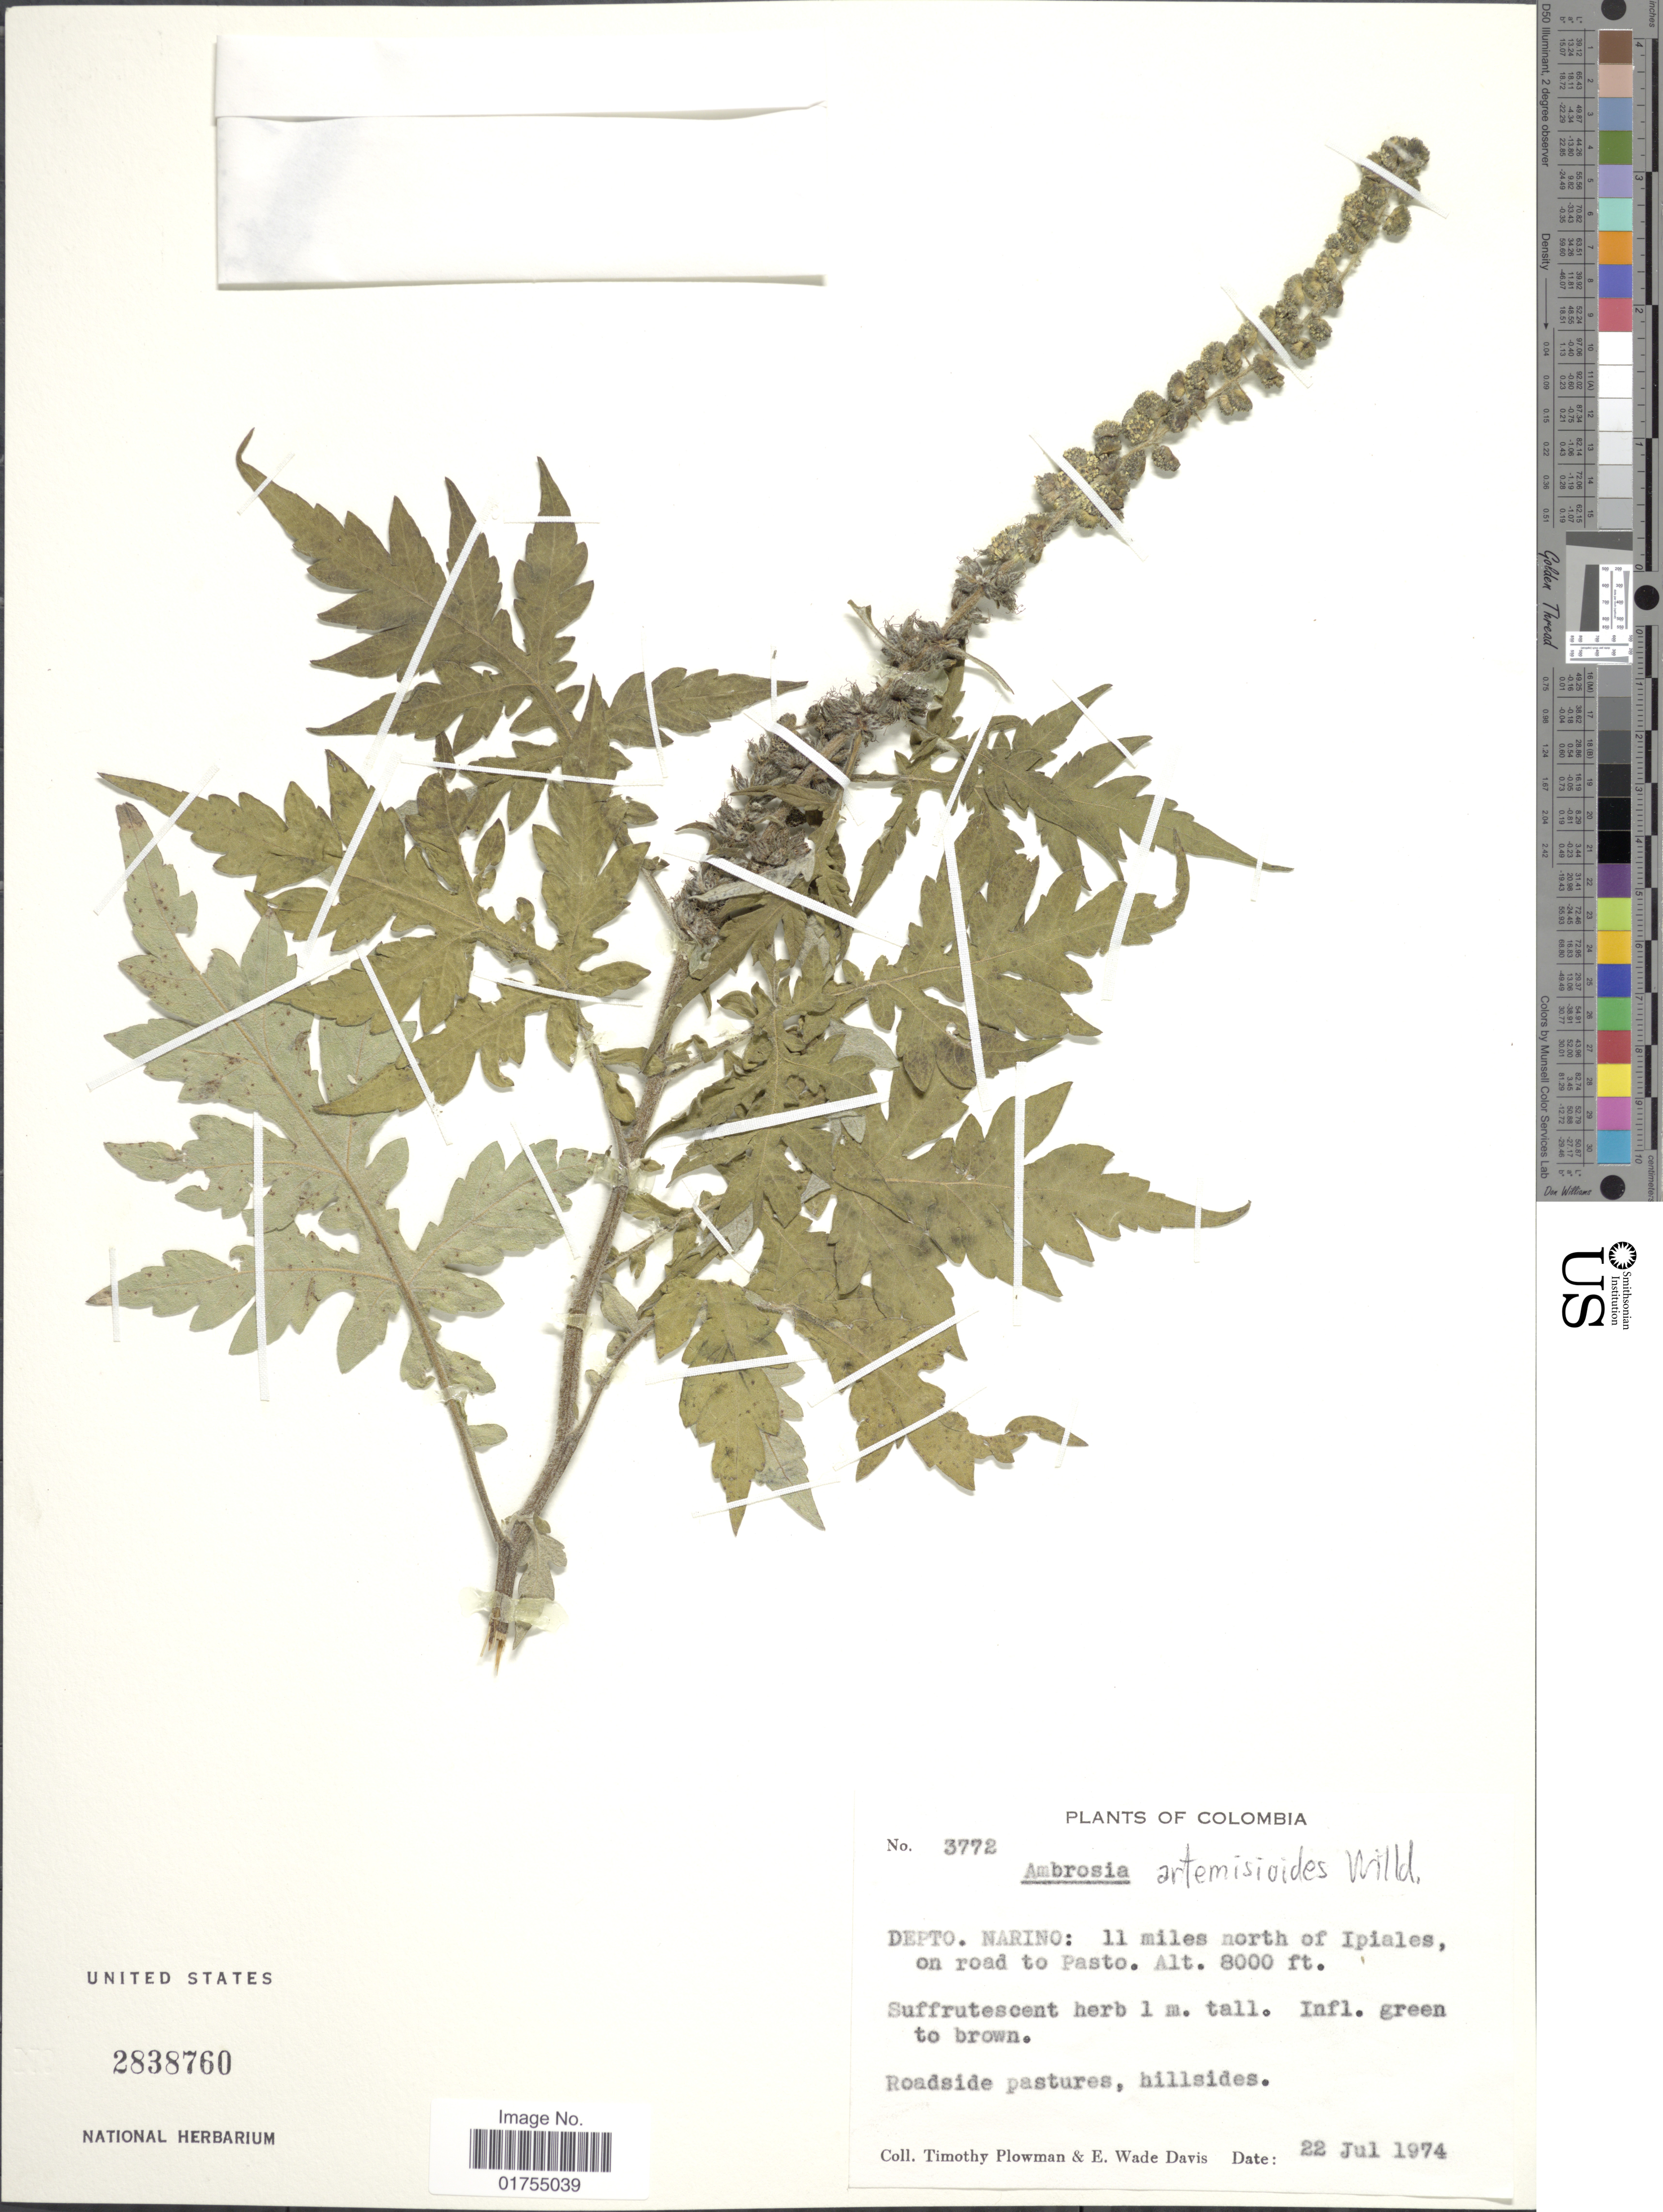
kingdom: Plantae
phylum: Tracheophyta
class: Magnoliopsida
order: Asterales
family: Asteraceae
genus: Franseria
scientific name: Franseria artemisioides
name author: Willd.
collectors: T. Plowman & E. W. Davis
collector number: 3772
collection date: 1974-07-22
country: Colombia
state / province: Nariño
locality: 11 miles north of Ipiales on road to Pasto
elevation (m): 2438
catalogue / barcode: US 2838760